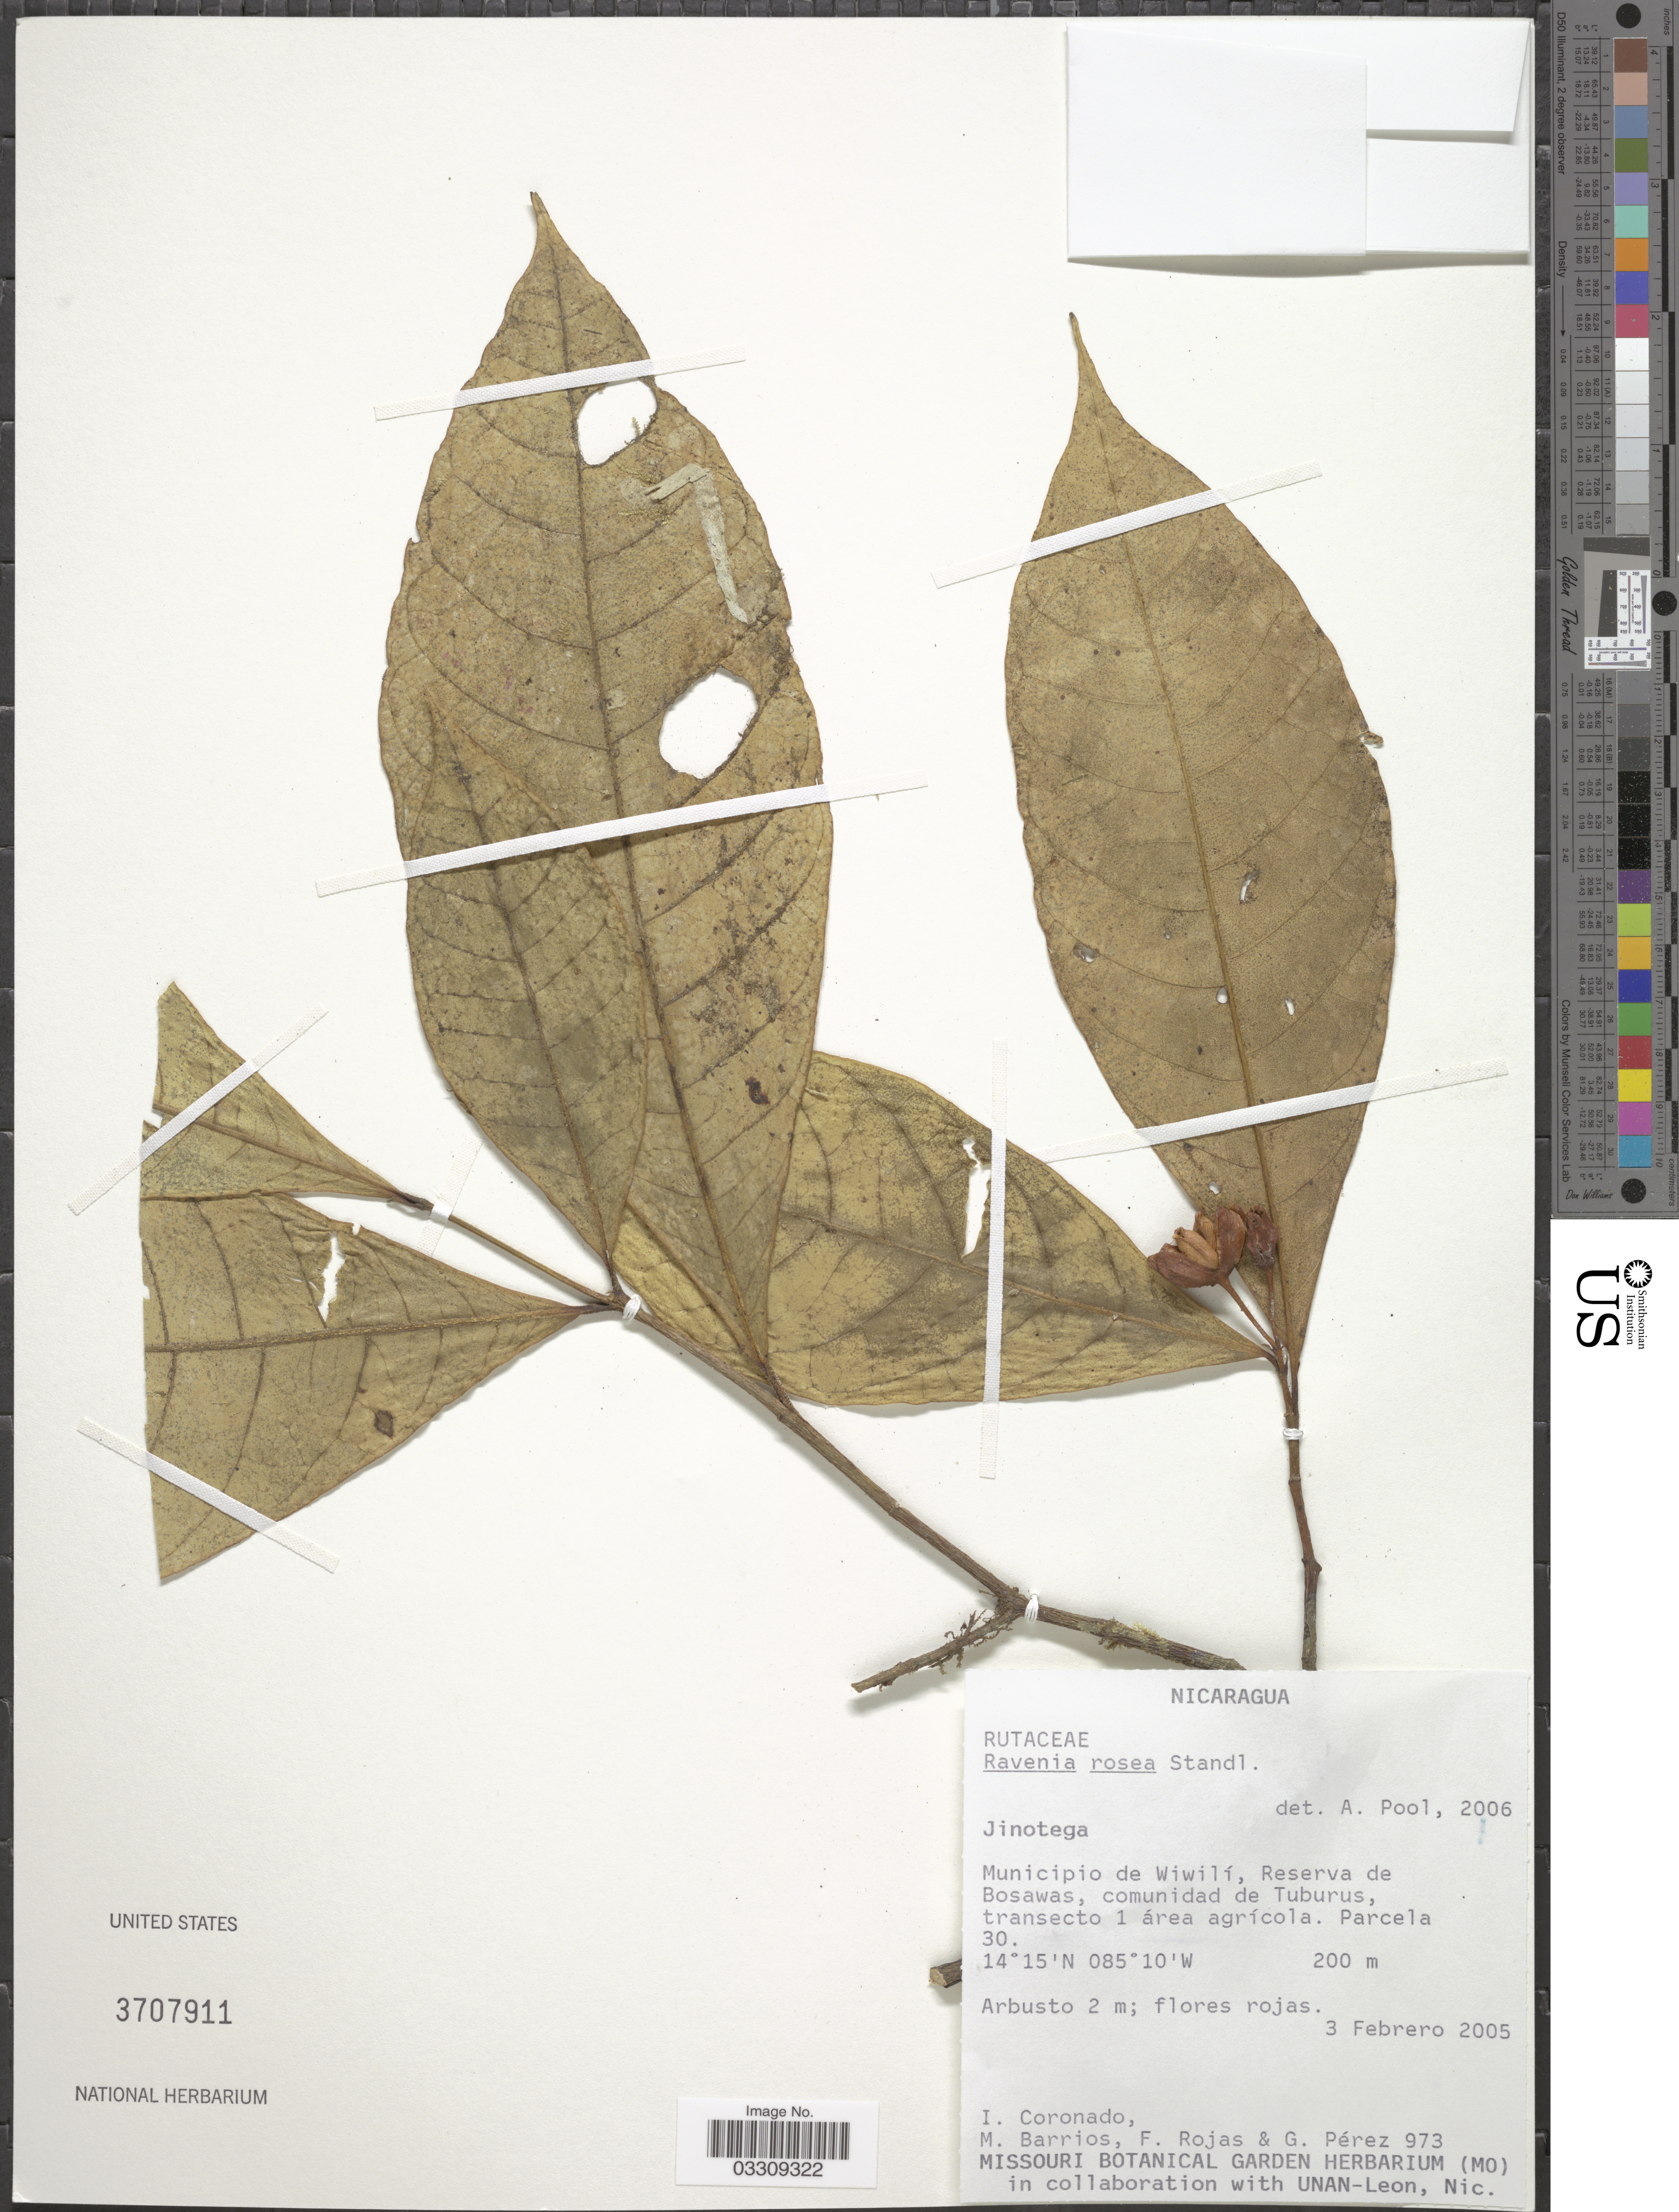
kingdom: Plantae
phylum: Tracheophyta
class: Magnoliopsida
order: Sapindales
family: Rutaceae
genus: Ravenia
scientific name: Ravenia rosea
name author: Standl.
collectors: I. Coronado, M. Barrios, F. Rojas & G. Perez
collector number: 973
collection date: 2005-02-03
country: Nicaragua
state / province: Jinotega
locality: Municipio de Wiwilí, Reserva de Bosawas, comunidad de Tuburus, transecto 1 área agrícola. Parcela 30.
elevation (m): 200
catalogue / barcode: US 3707911